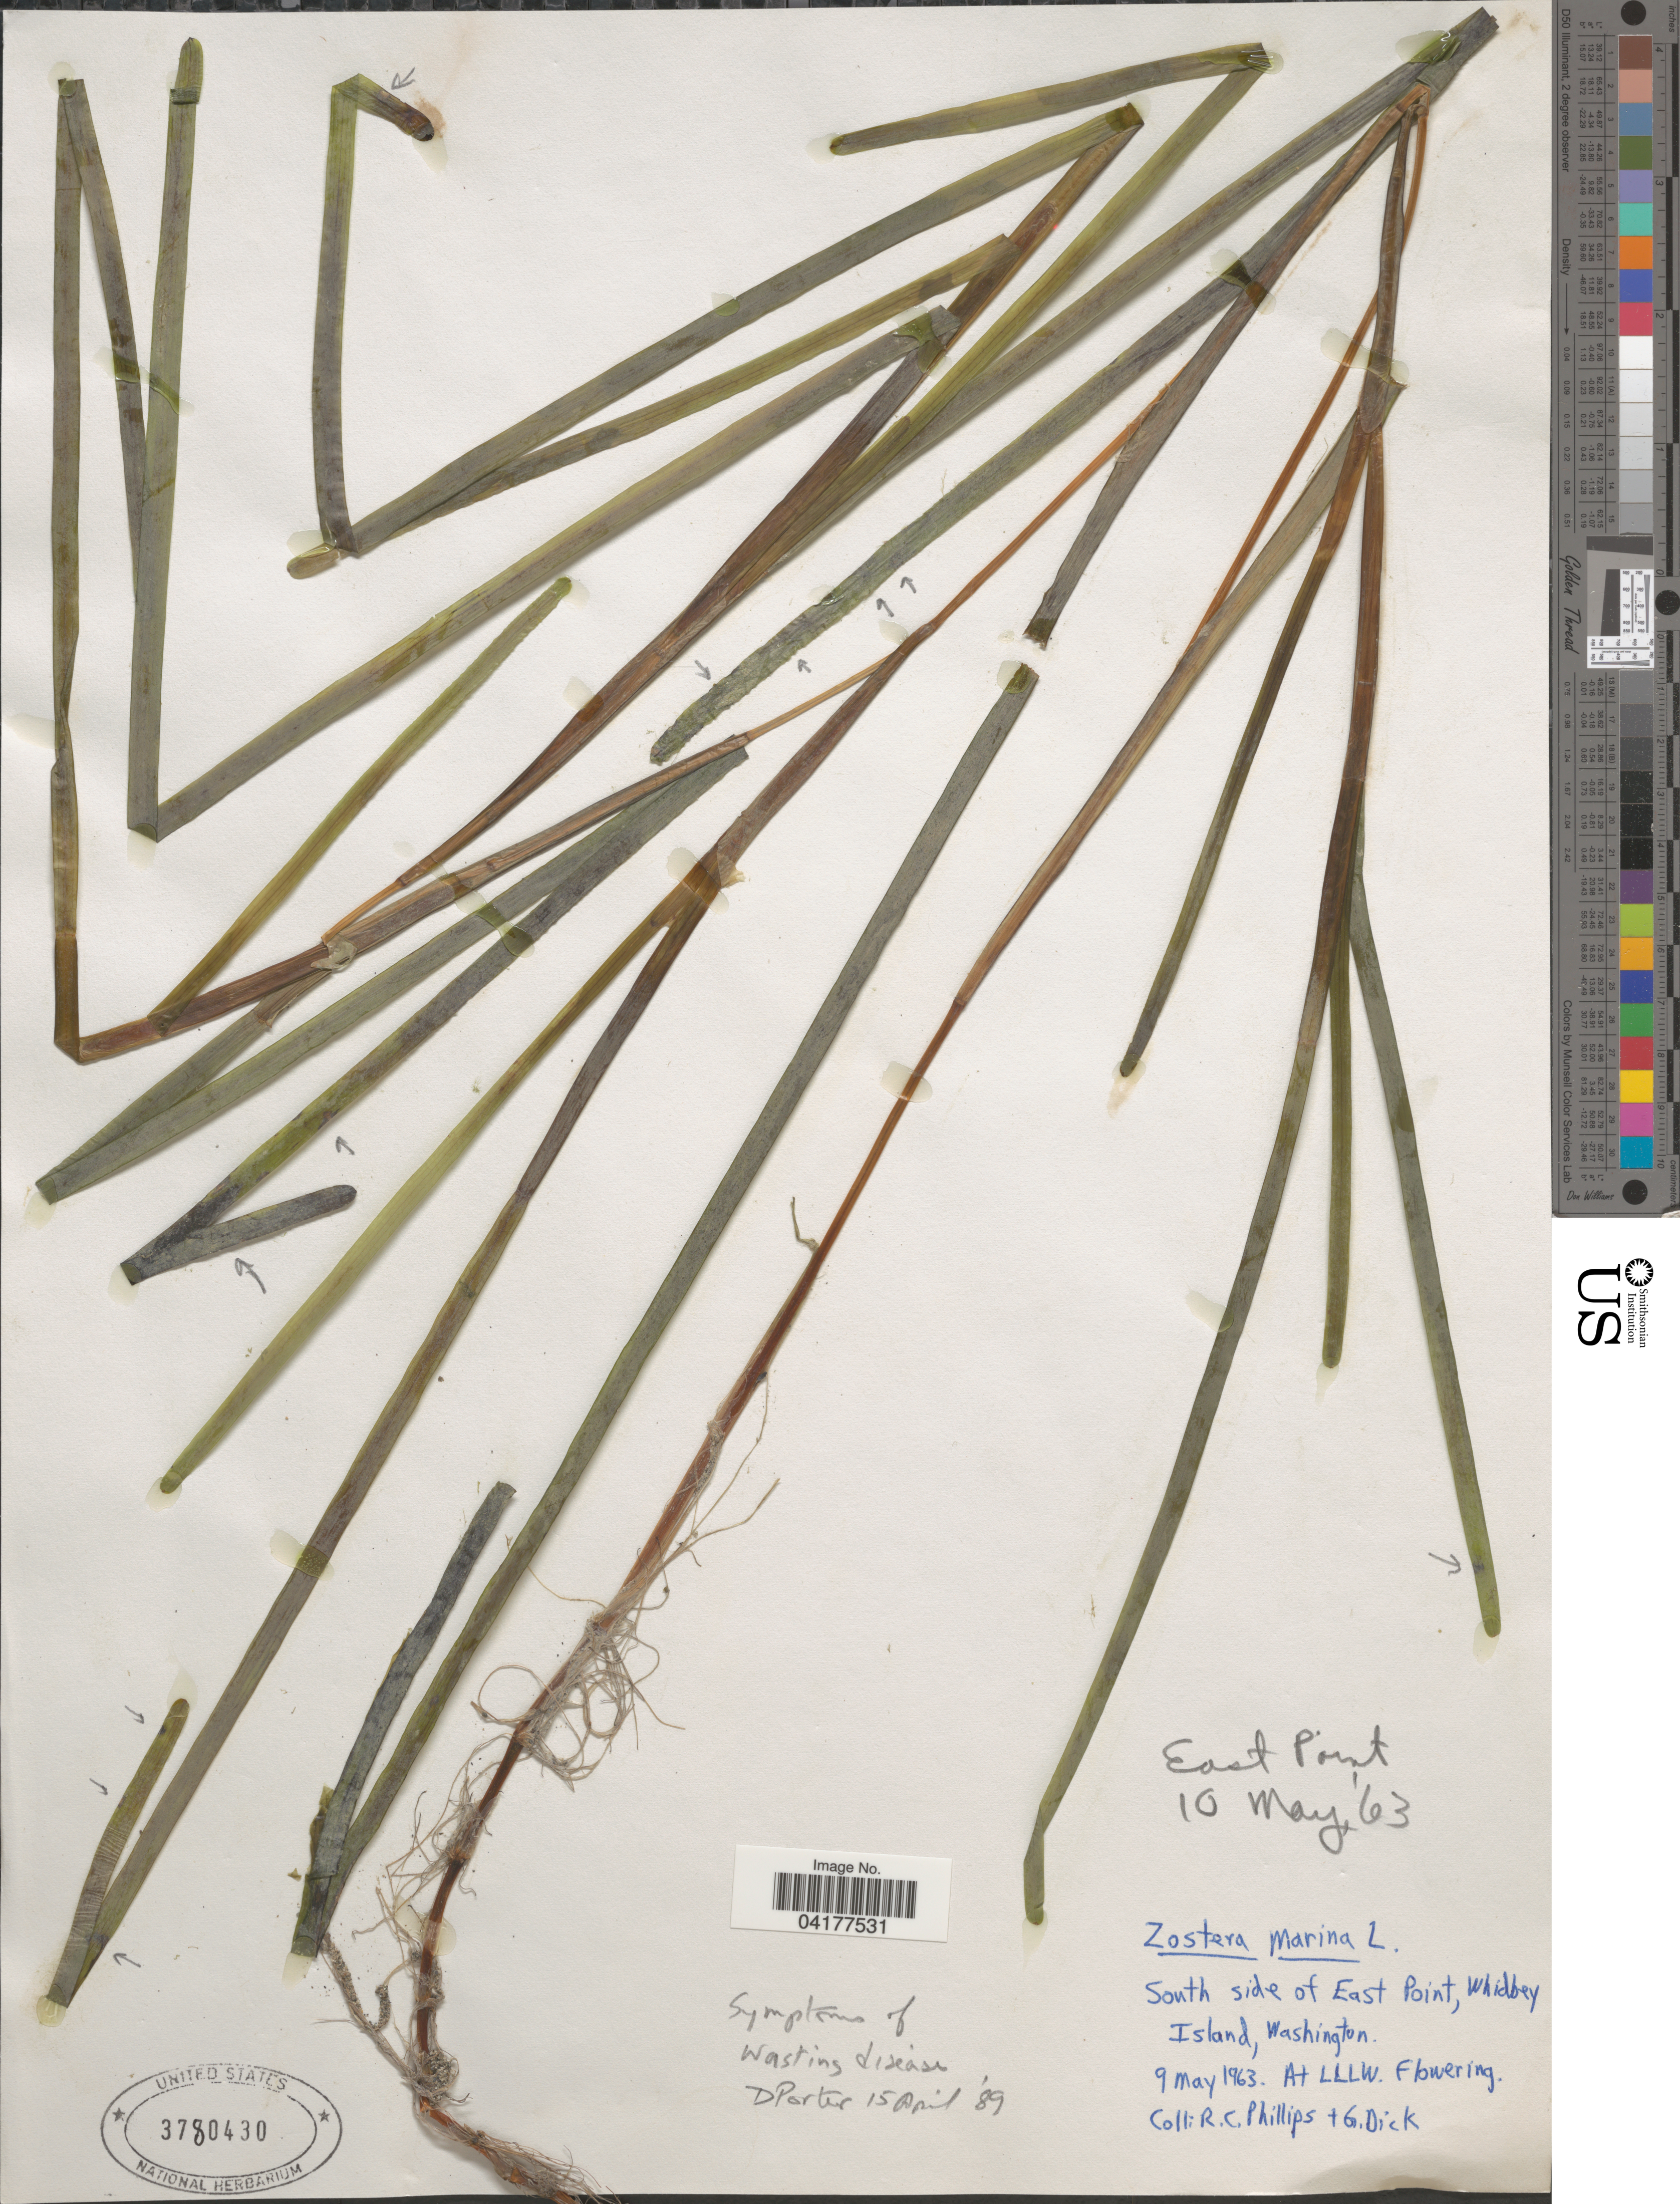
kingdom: Plantae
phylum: Tracheophyta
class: Liliopsida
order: Alismatales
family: Zosteraceae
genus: Zostera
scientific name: Zostera marina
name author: L.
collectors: R. C. Phillips & G. Dick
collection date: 1963-05-09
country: United States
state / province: Washington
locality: East Point. South side of East Point, Whidbey Island. At LLLW.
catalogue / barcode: US 3780430